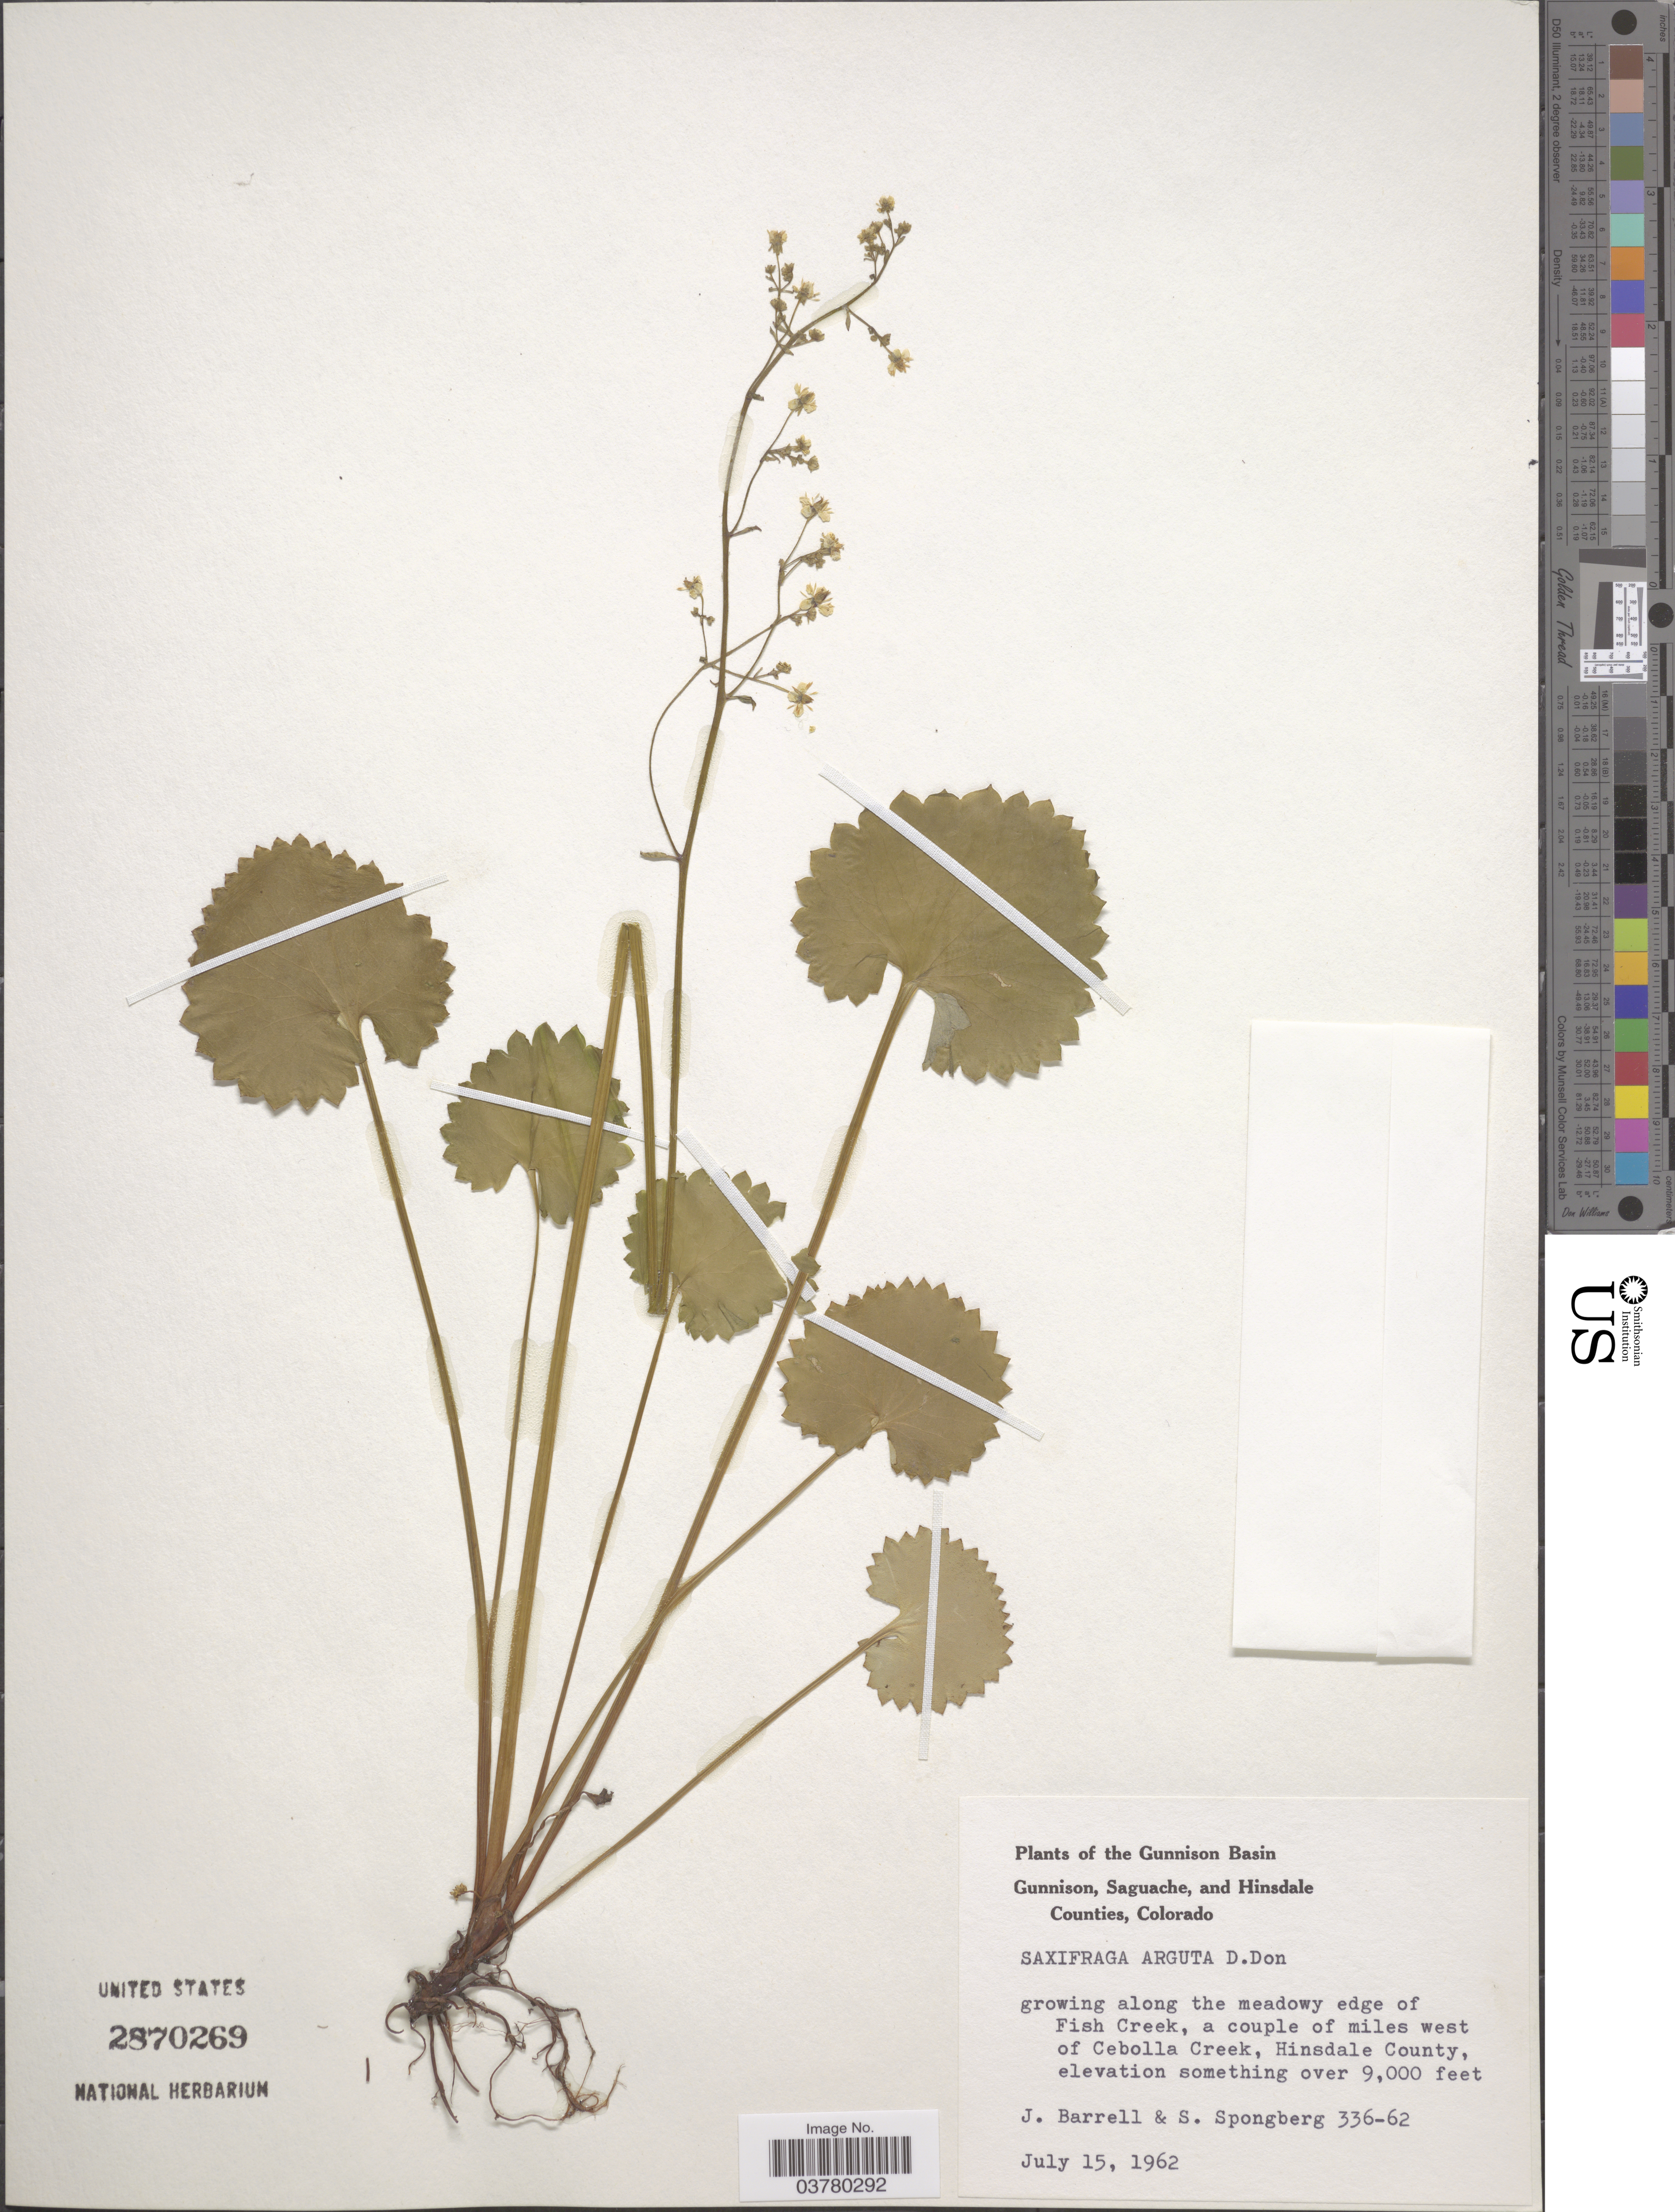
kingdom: Plantae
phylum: Tracheophyta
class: Magnoliopsida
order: Saxifragales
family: Saxifragaceae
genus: Micranthes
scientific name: Micranthes odontoloma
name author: (Piper) A. Heller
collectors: J. Barrell & S. A.Spongberg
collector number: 336-62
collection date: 1962-07-15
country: United States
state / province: Colorado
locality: The Gunnison Basin. Along meadowy edge of Fish Creek, a couple of miles west of Cebolla Creek, Hinsdale County.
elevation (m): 2743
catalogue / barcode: US 2870269